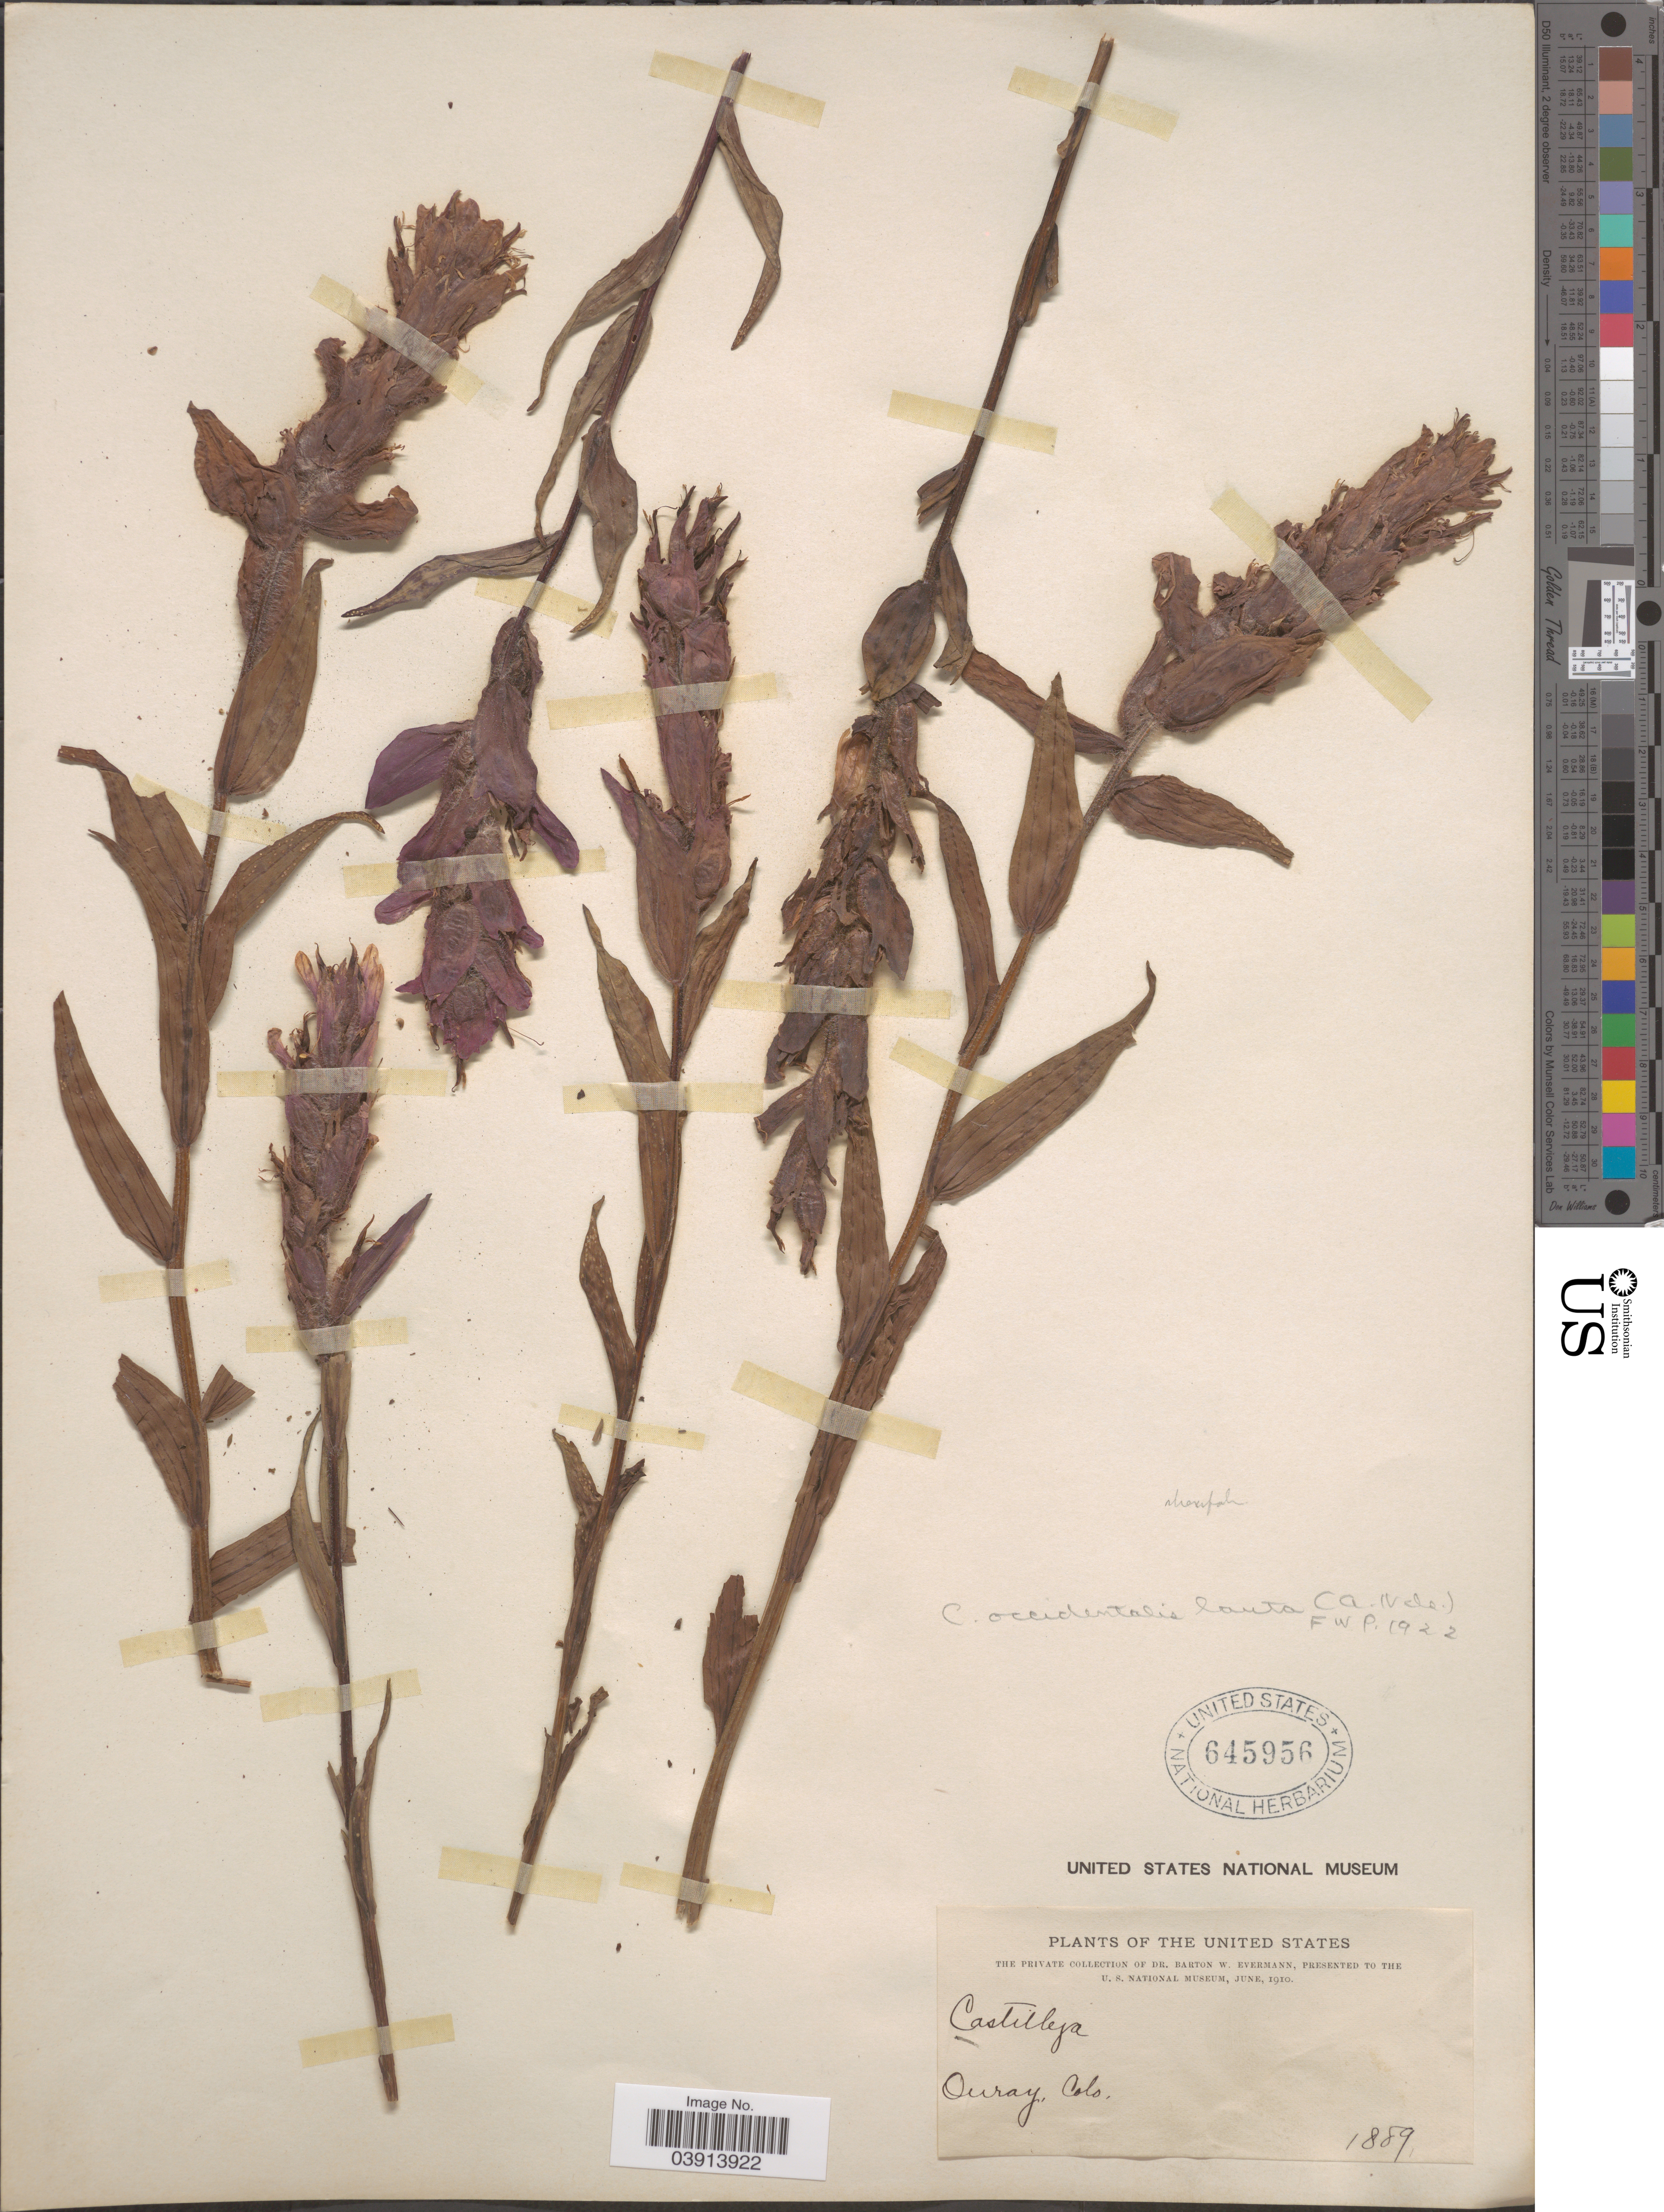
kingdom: Plantae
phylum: Tracheophyta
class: Magnoliopsida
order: Lamiales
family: Orobanchaceae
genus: Castilleja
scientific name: Castilleja rhexiifolia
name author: Rydb.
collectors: B. W. Evermann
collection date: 1889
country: United States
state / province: Colorado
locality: Ouray.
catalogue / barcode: US 645956